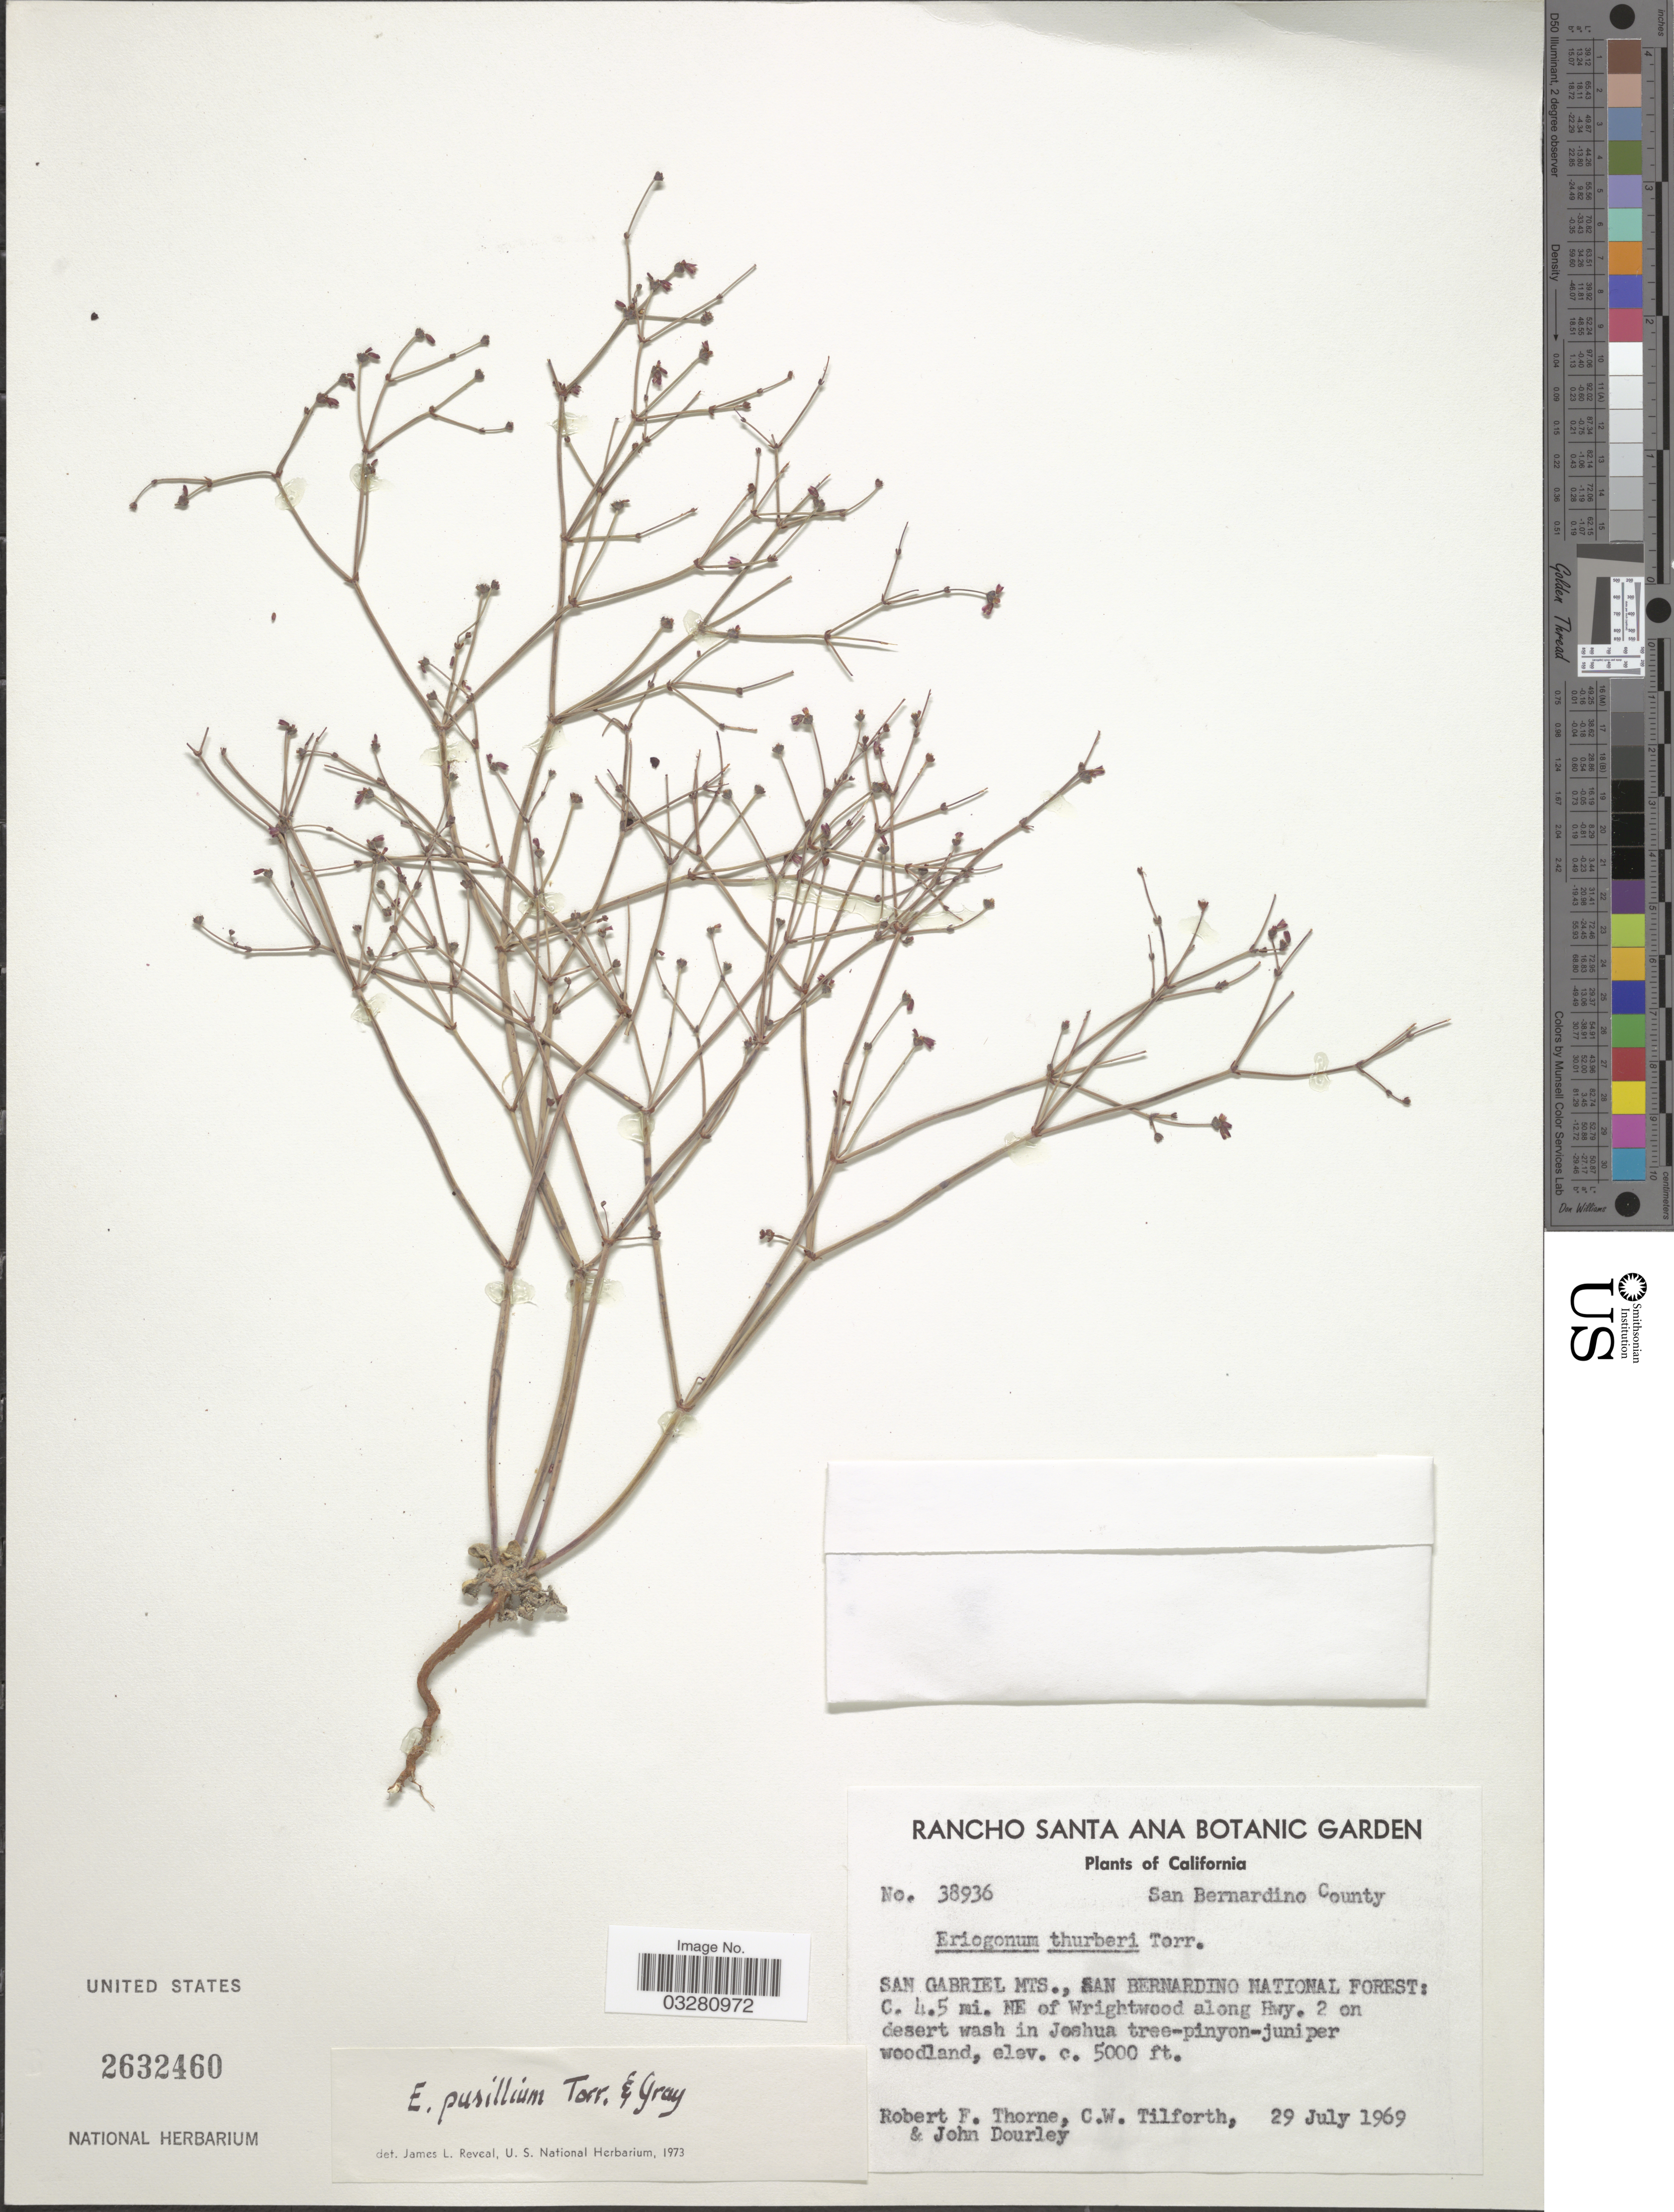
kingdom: Plantae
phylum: Tracheophyta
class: Magnoliopsida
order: Caryophyllales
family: Polygonaceae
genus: Eriogonum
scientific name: Eriogonum thurberi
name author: Torr.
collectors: R. F. Thorne, C. Tilforth & J. Dourley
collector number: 38936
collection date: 1969-07-29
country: United States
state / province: California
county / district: San Bernardino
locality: San Bernardino County. San Gabriel Mts., San Bernardino National Forest: C. 4.5 mi. NE of Wrightwood along Hwy. 2.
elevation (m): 1524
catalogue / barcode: US 2632460